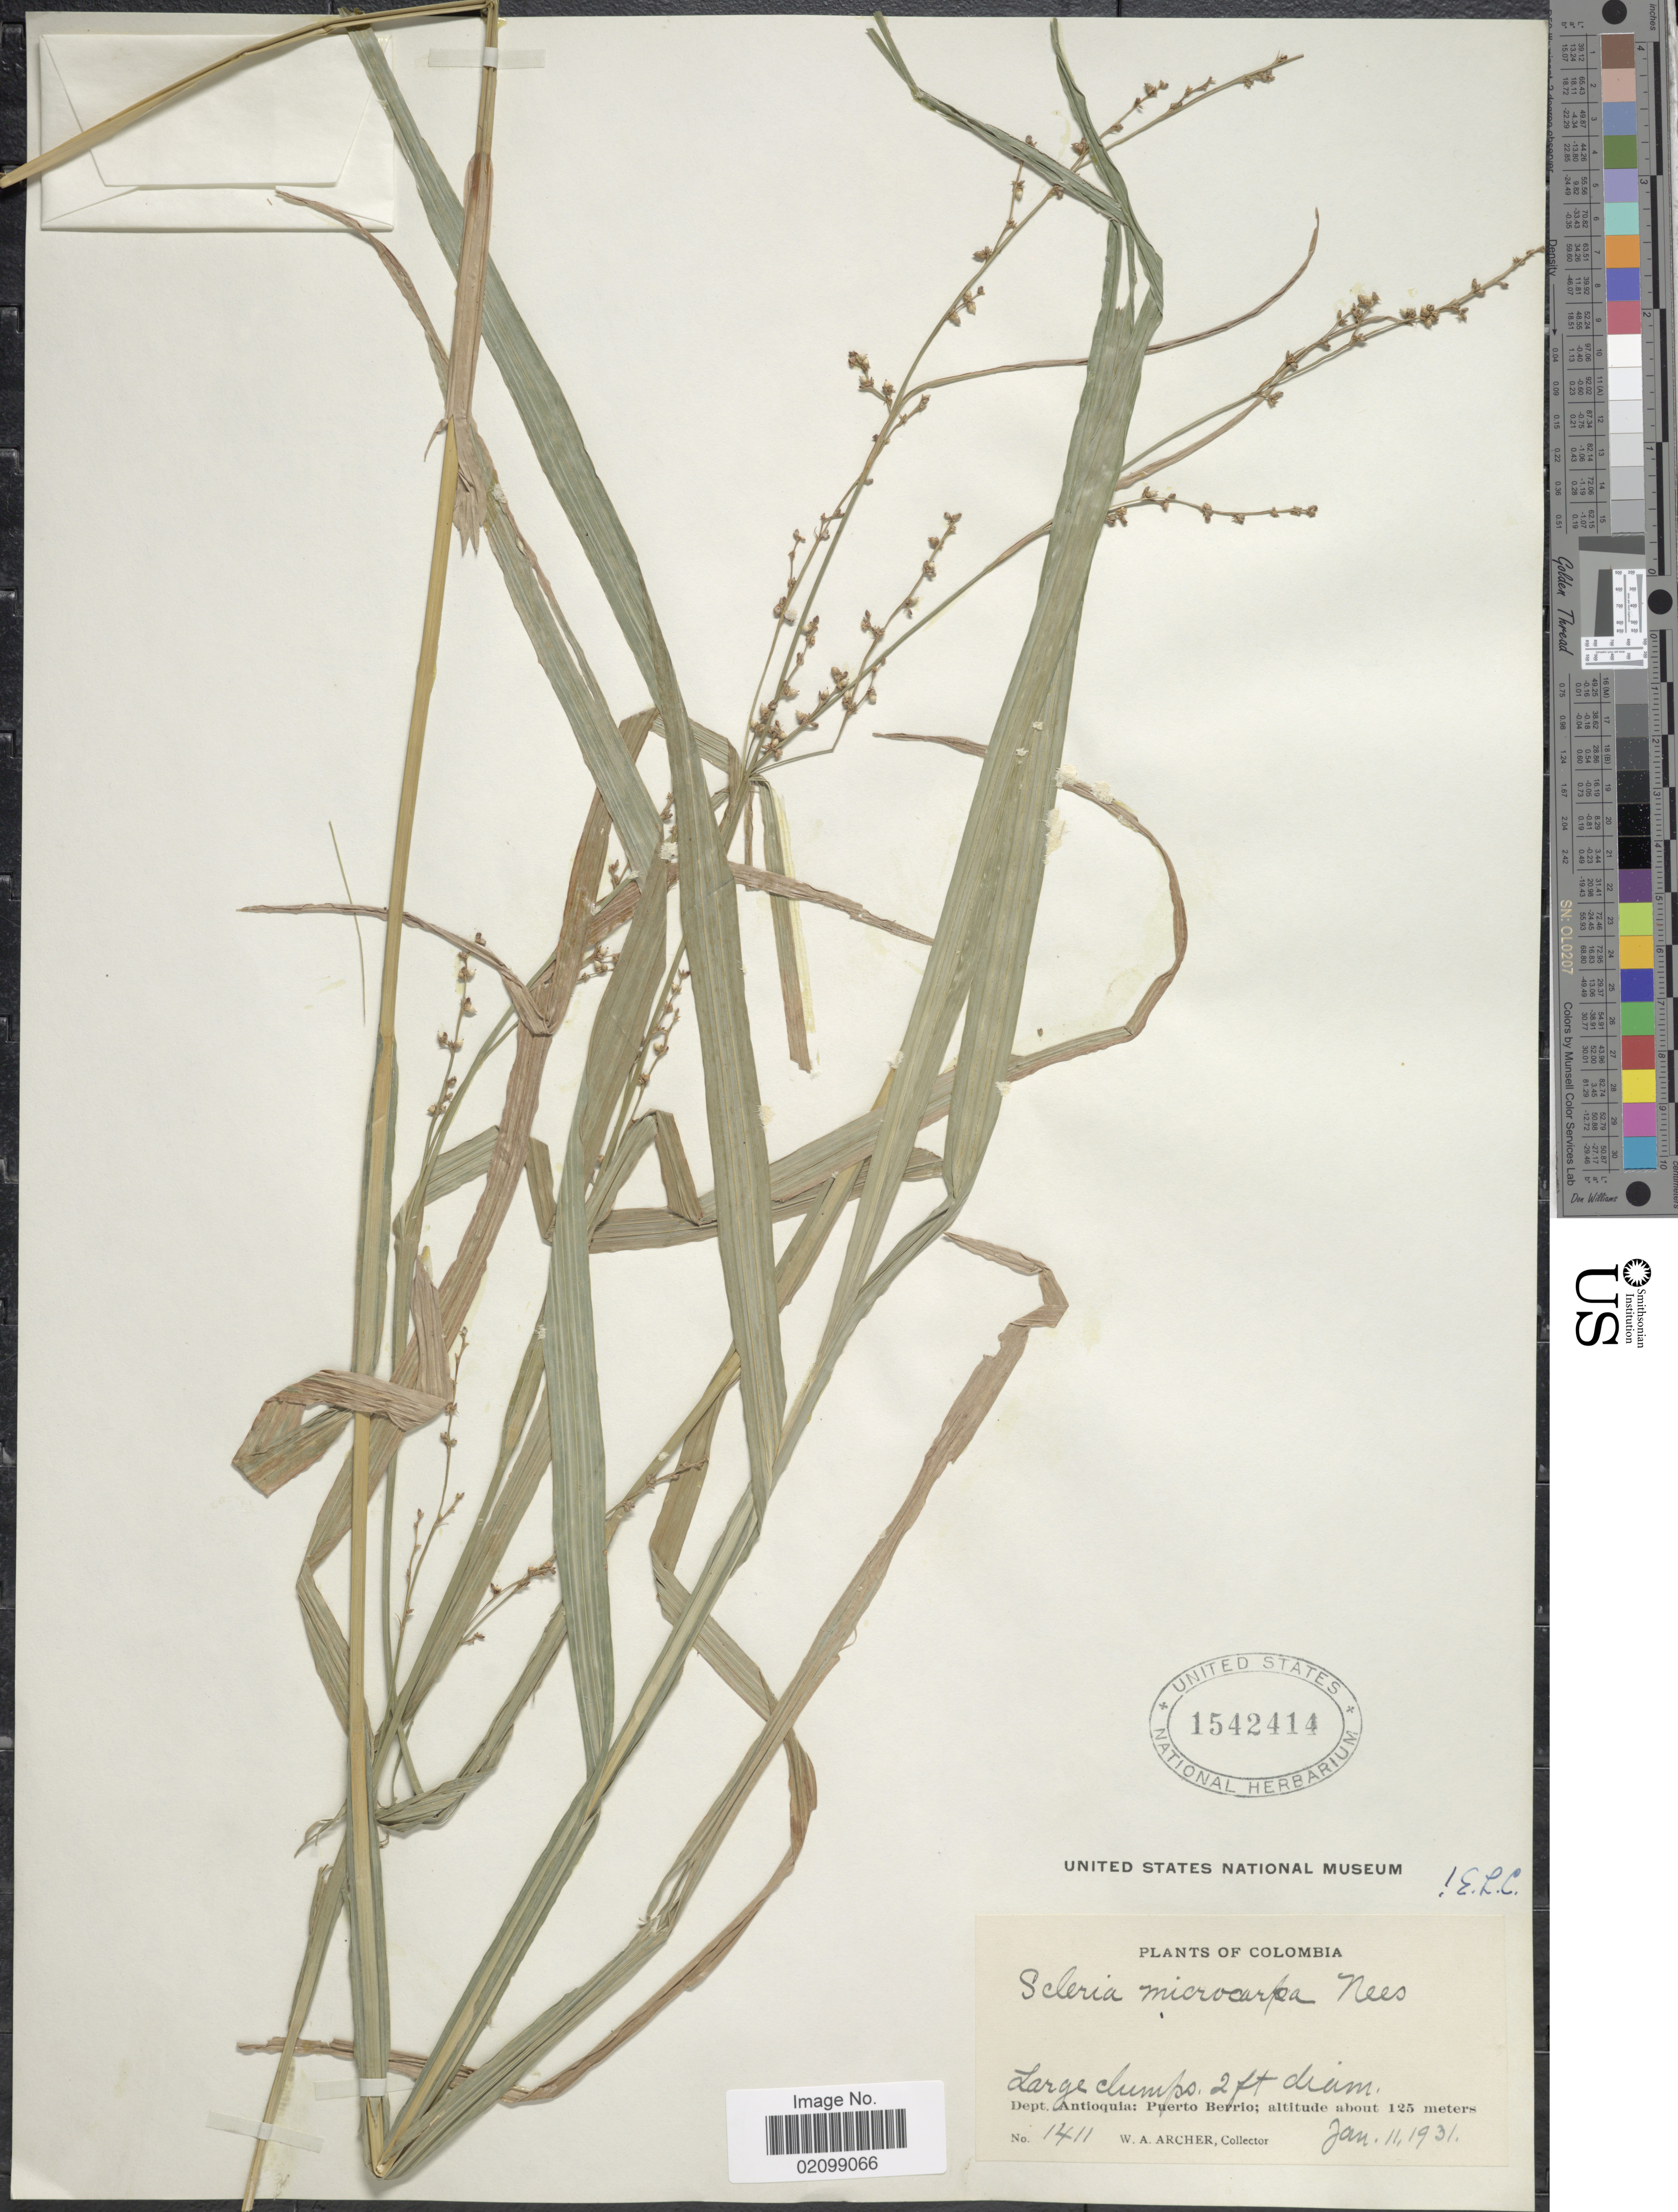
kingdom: Plantae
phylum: Tracheophyta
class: Liliopsida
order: Poales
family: Cyperaceae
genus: Scleria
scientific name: Scleria microcarpa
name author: Nees ex Kunth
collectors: W. A. Archer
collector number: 1411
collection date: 1931-01-11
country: Colombia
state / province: Antioquia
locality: Dept. Antioquia: Puerto Berrio.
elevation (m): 125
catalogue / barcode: US 1542414